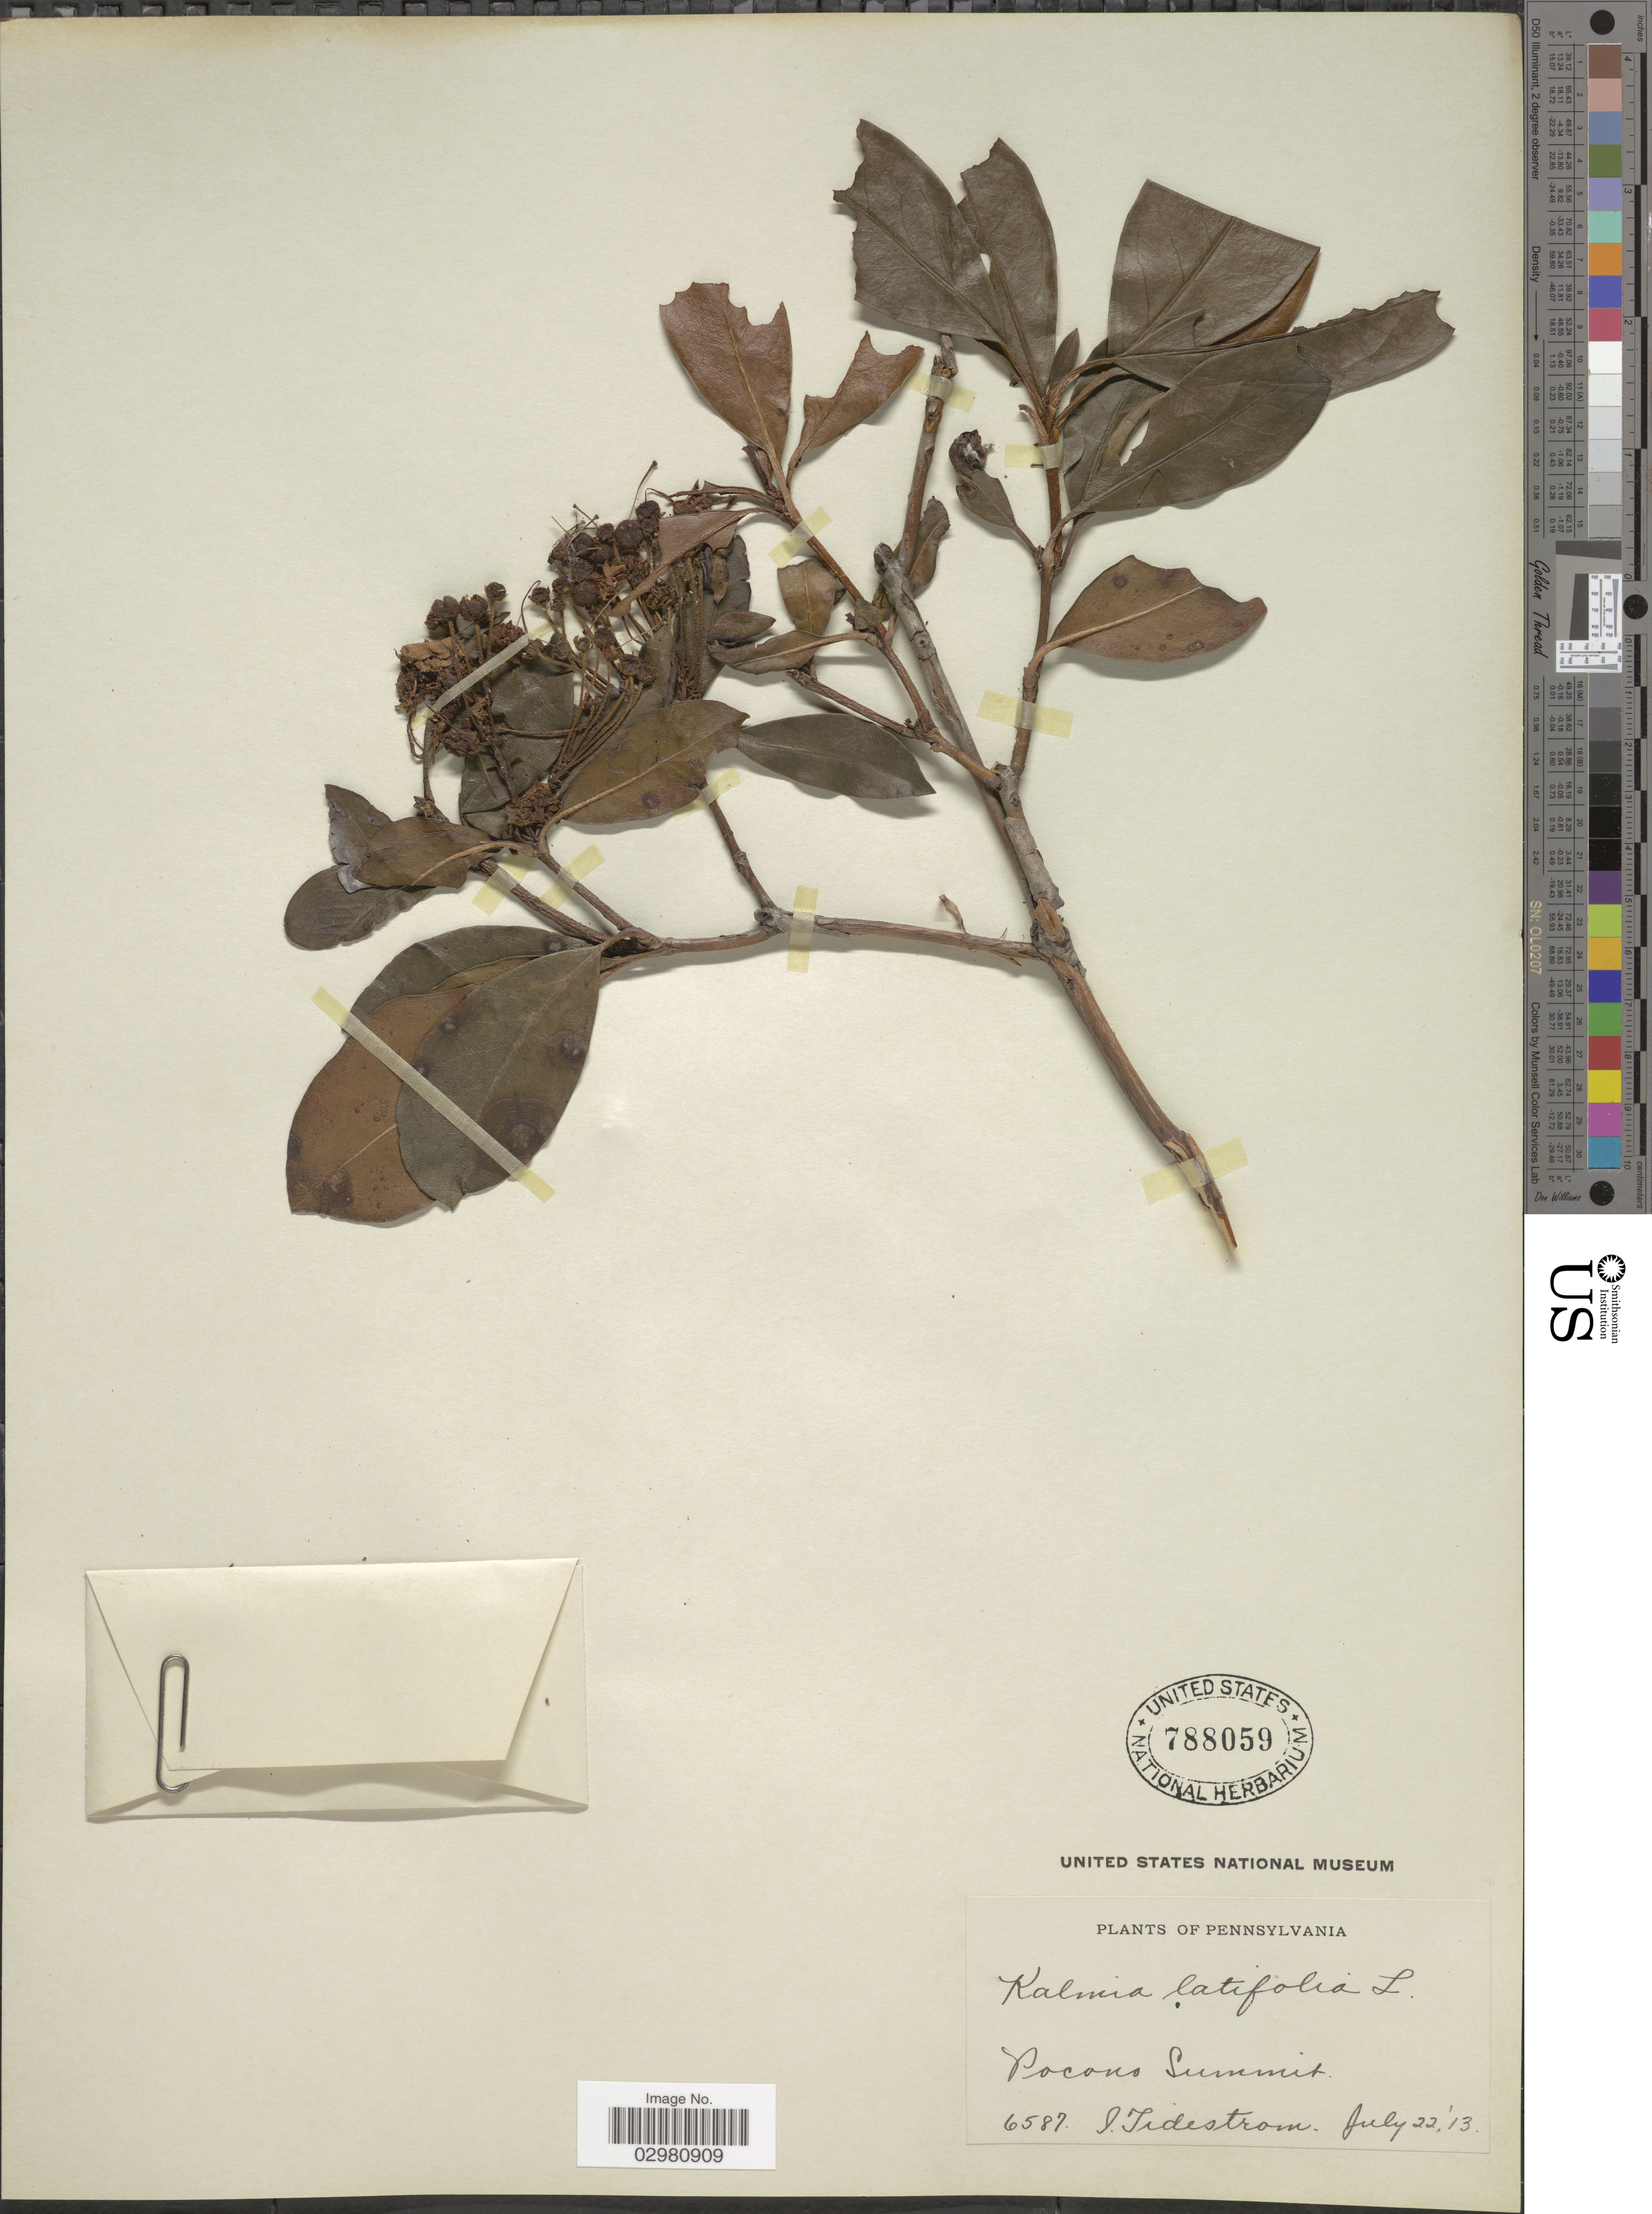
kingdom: Plantae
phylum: Tracheophyta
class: Magnoliopsida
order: Ericales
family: Ericaceae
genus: Kalmia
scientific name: Kalmia latifolia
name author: L.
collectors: I. F. Tidestrom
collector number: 6587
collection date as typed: Transcribed d/m/y: 22/7/13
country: United States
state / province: Pennsylvania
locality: Pocono Summit.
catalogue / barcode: US 788059